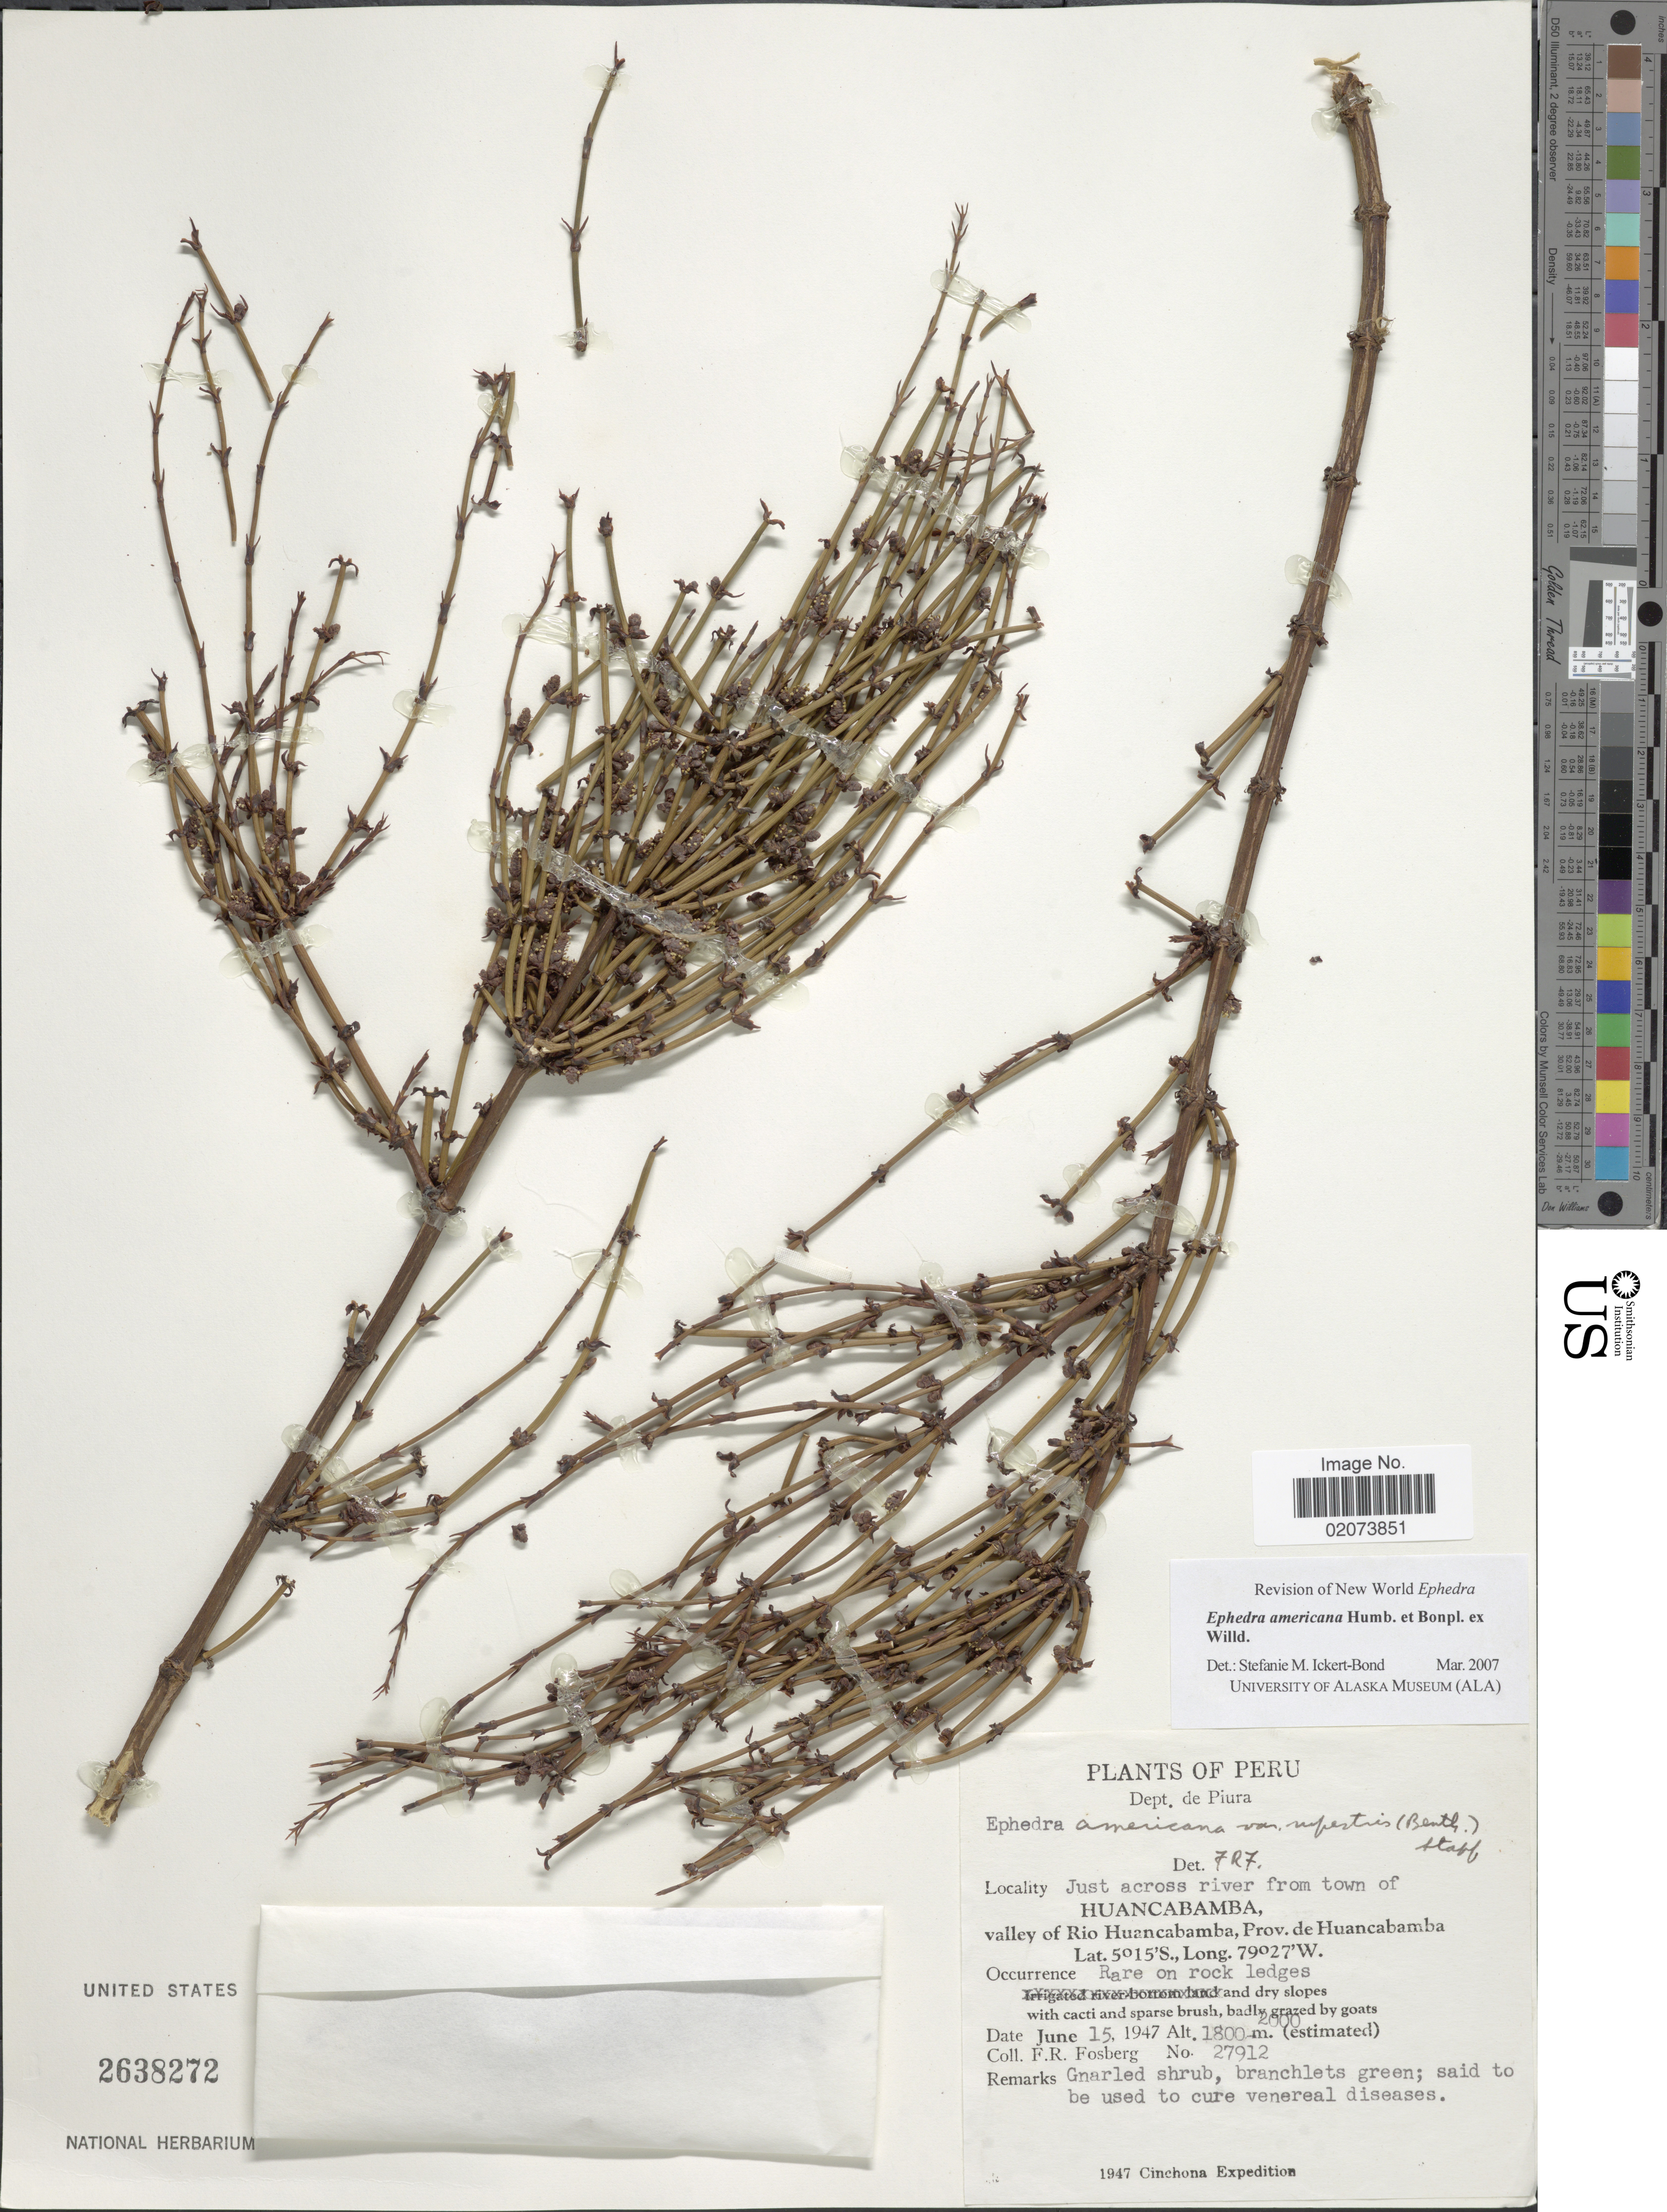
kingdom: Plantae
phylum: Tracheophyta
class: Gnetopsida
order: Ephedrales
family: Ephedraceae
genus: Ephedra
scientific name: Ephedra americana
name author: Humb. & Bonpl. ex Willd.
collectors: F. R. Fosberg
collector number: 27912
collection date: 1947-06-15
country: Peru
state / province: Piura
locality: Dept. de Piura, Just across river from town of Huancabamba, valley of Rio Huancabamba, Prov. de Huancabamba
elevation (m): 1800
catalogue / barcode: US 2638272